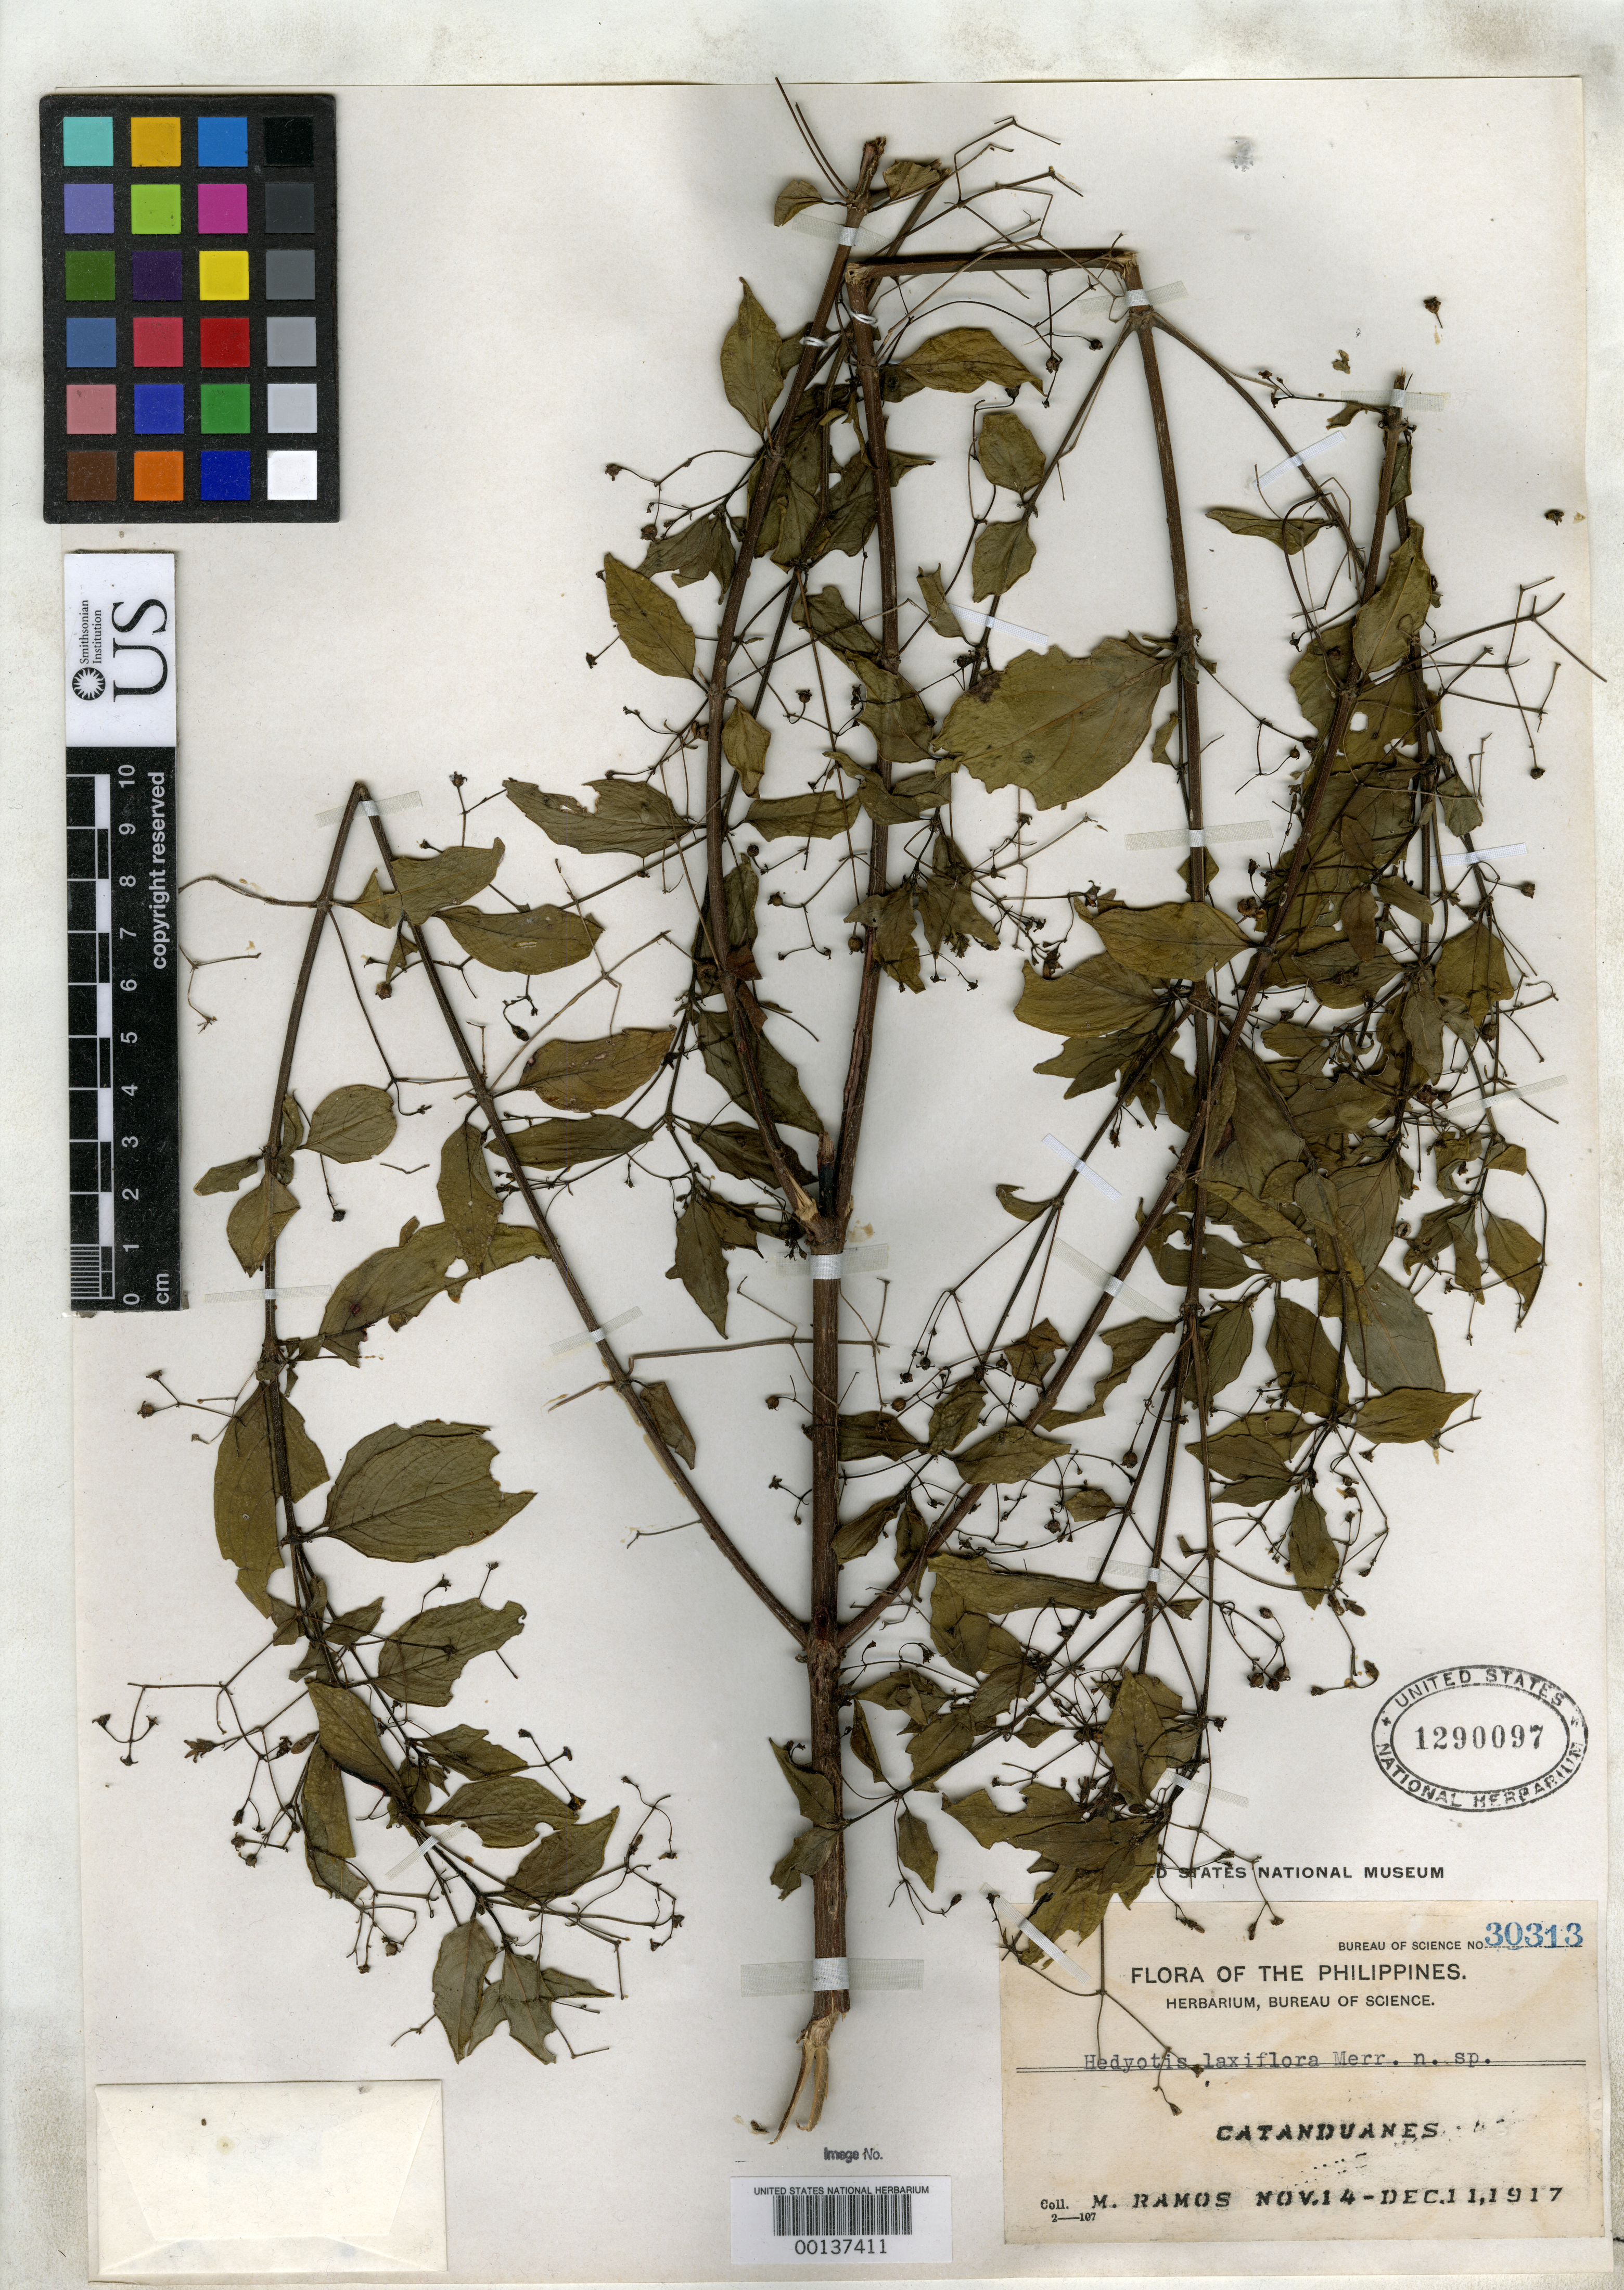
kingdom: Plantae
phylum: Tracheophyta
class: Magnoliopsida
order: Gentianales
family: Rubiaceae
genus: Hedyotis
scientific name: Hedyotis laxiflora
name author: Merr.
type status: Isotype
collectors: M. Ramos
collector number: Bur. Sci. 30313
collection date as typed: Nov 1917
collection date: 1917-11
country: Philippines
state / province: Bicol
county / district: Catanduanes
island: Catanduanes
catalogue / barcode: US 1290097